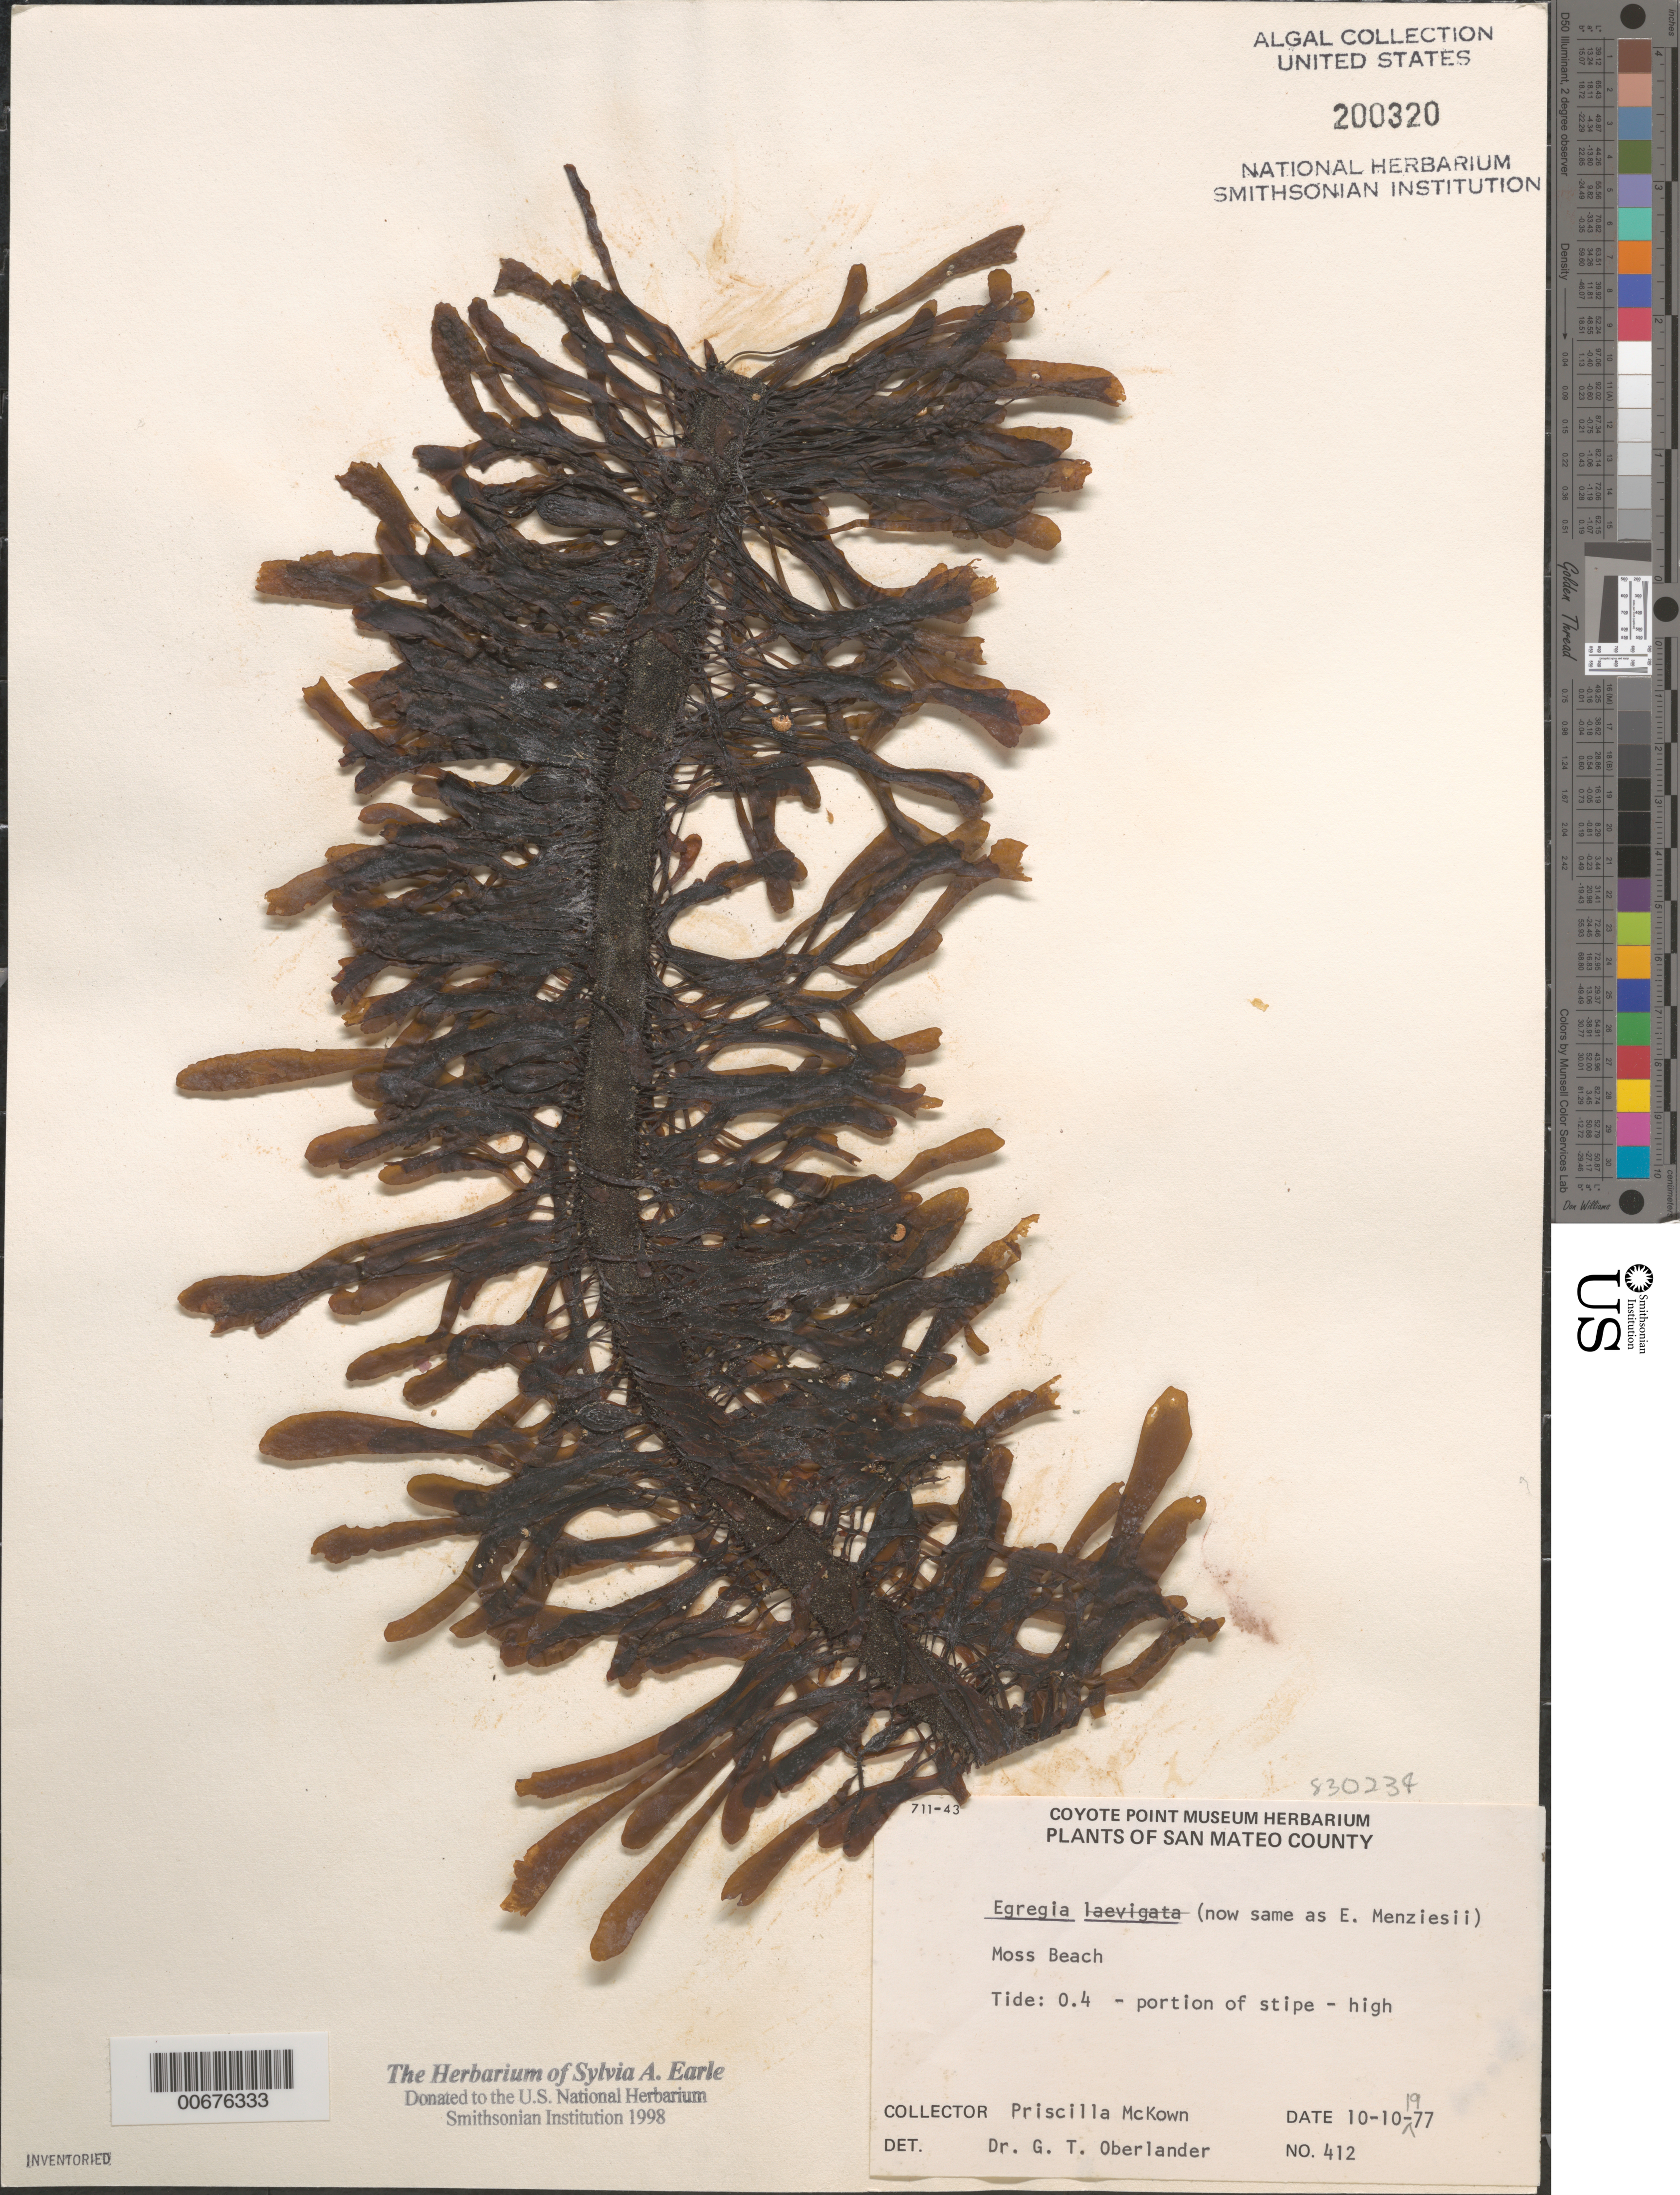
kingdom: Chromista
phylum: Ochrophyta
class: Phaeophyceae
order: Laminariales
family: Lessoniaceae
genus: Egregia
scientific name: Egregia menziesii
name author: (Turner) Aresch.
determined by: Oberlander, G. T.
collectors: P. McKown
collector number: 412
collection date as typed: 10 Oct 1977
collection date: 1977-10-10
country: United States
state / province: California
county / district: San Mateo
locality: Moss Beach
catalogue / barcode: US 200320